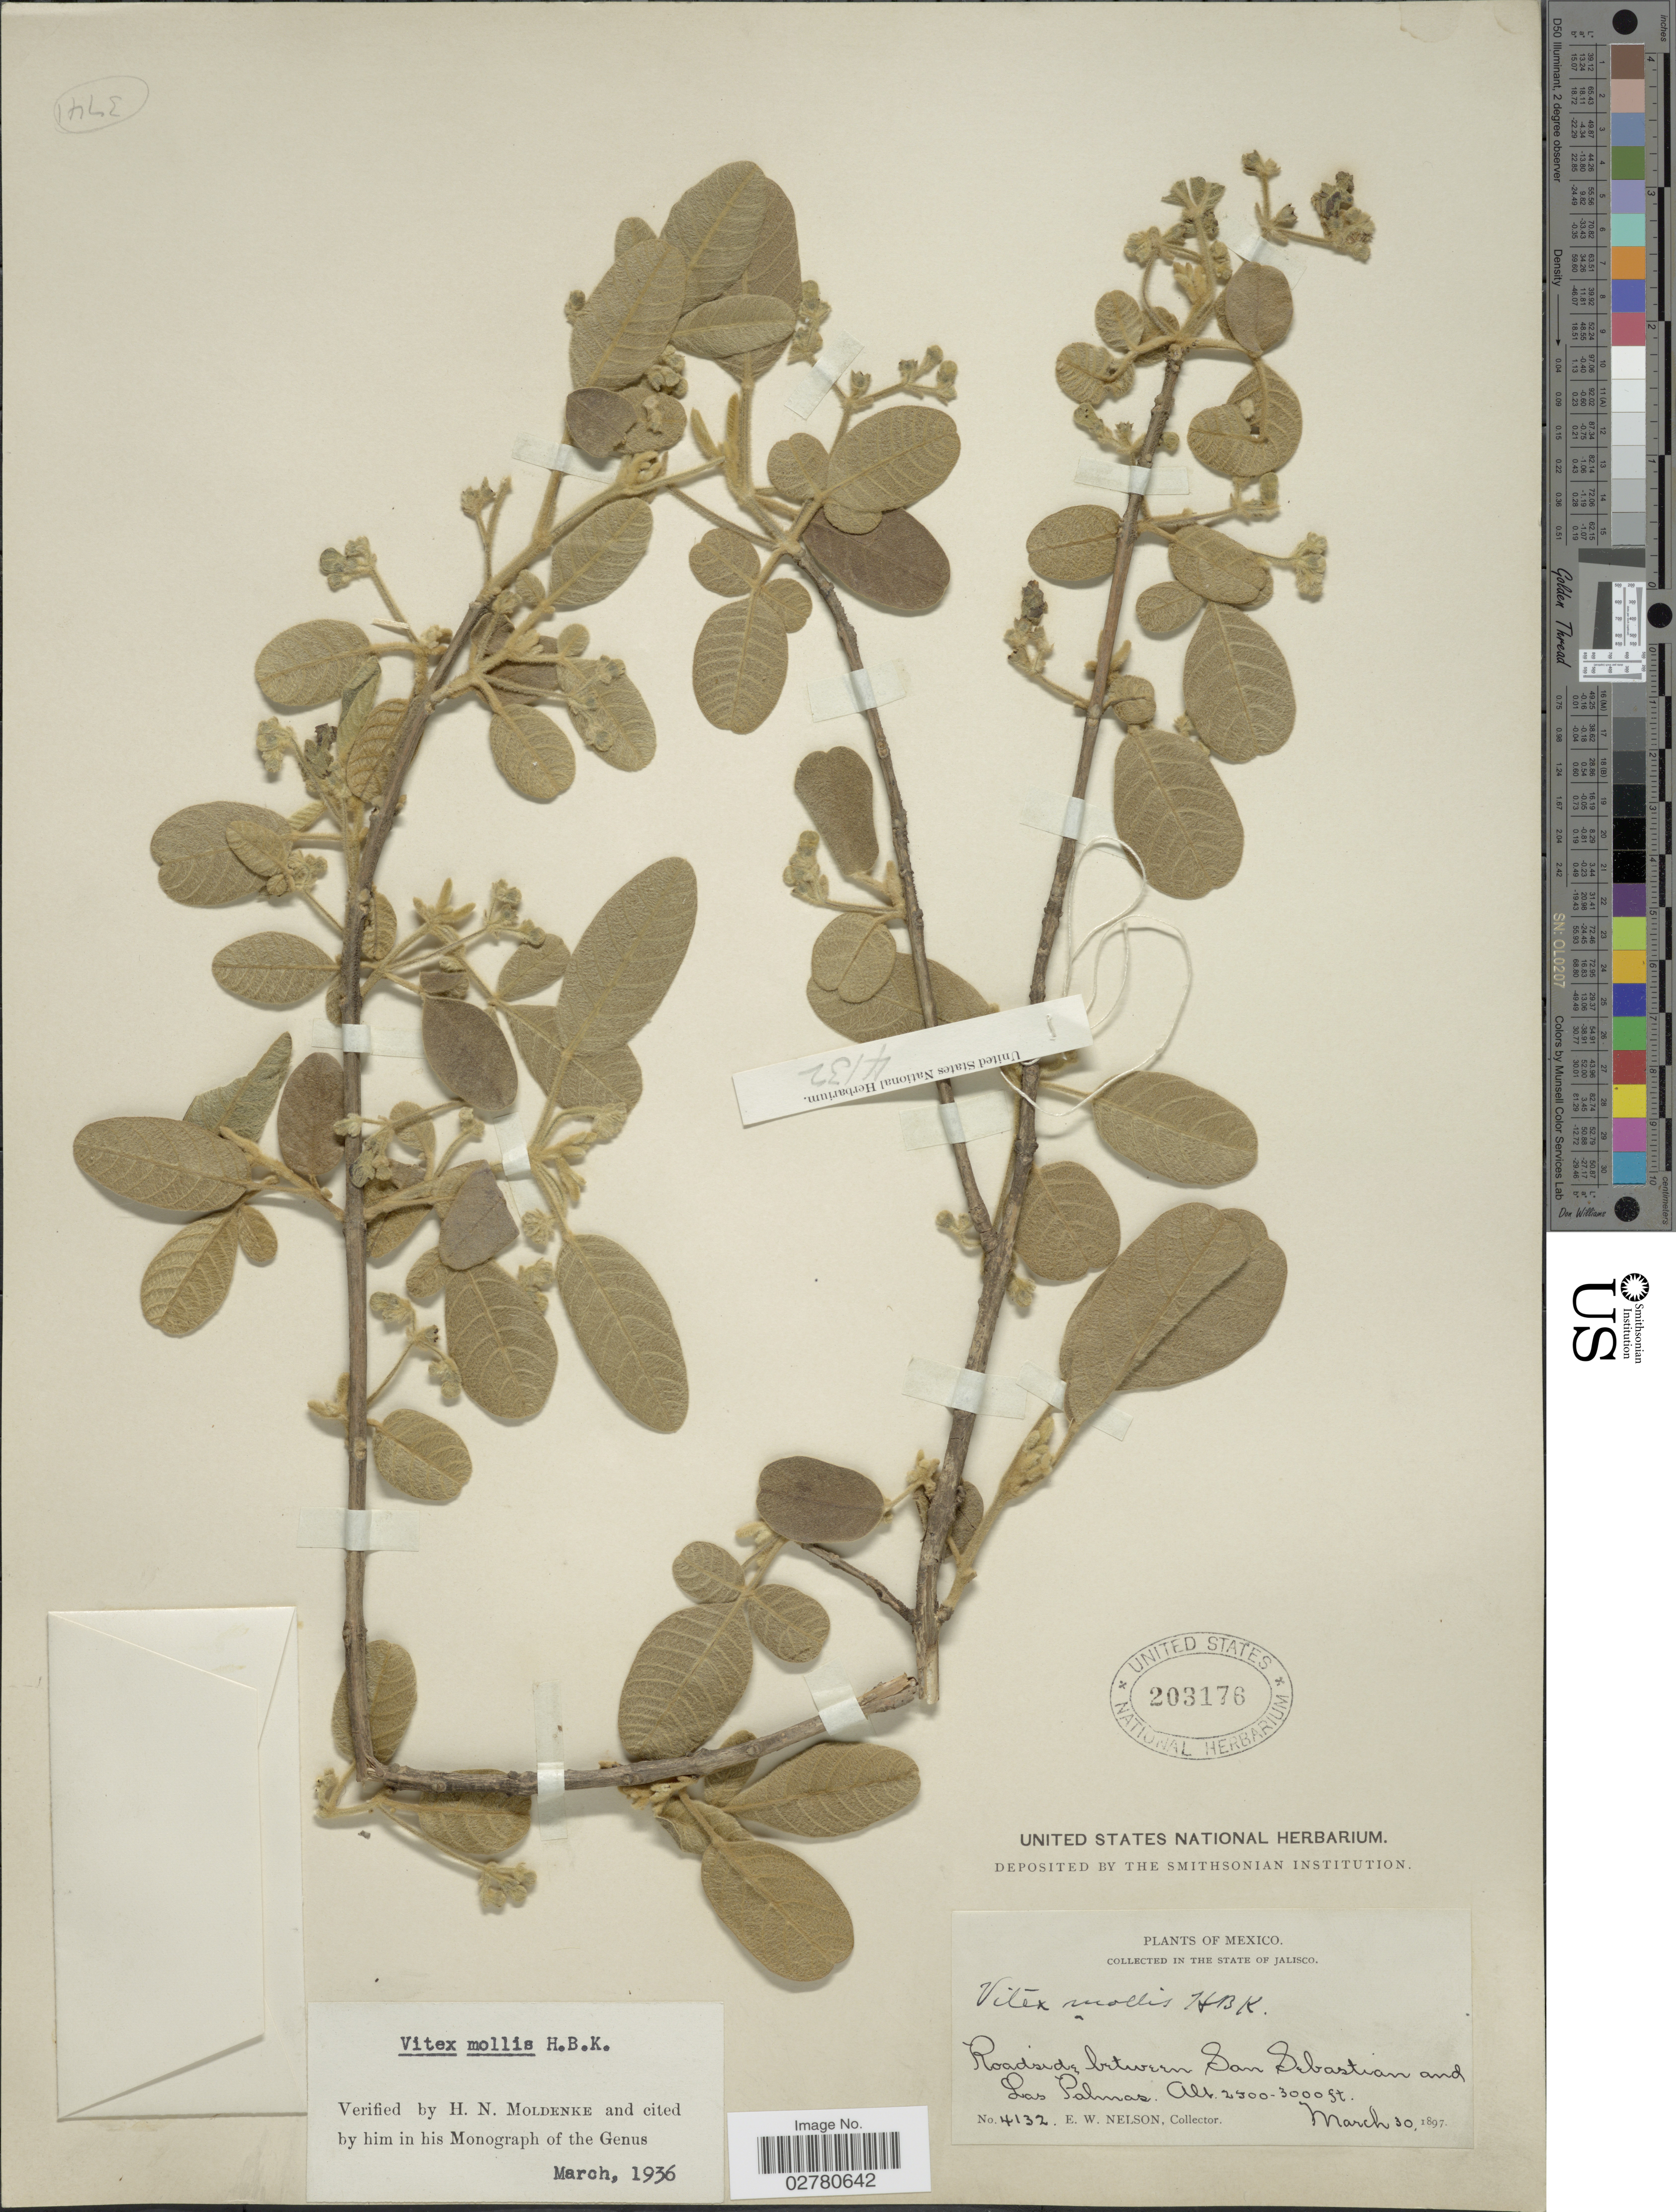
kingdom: Plantae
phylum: Tracheophyta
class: Magnoliopsida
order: Lamiales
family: Lamiaceae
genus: Vitex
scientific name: Vitex mollis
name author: Kunth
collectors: E. W. Nelson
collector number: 4132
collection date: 1897-03-30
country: Mexico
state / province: Jalisco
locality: Roadside between San Sebastian and Las Palmas.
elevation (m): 701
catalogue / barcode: US 203176